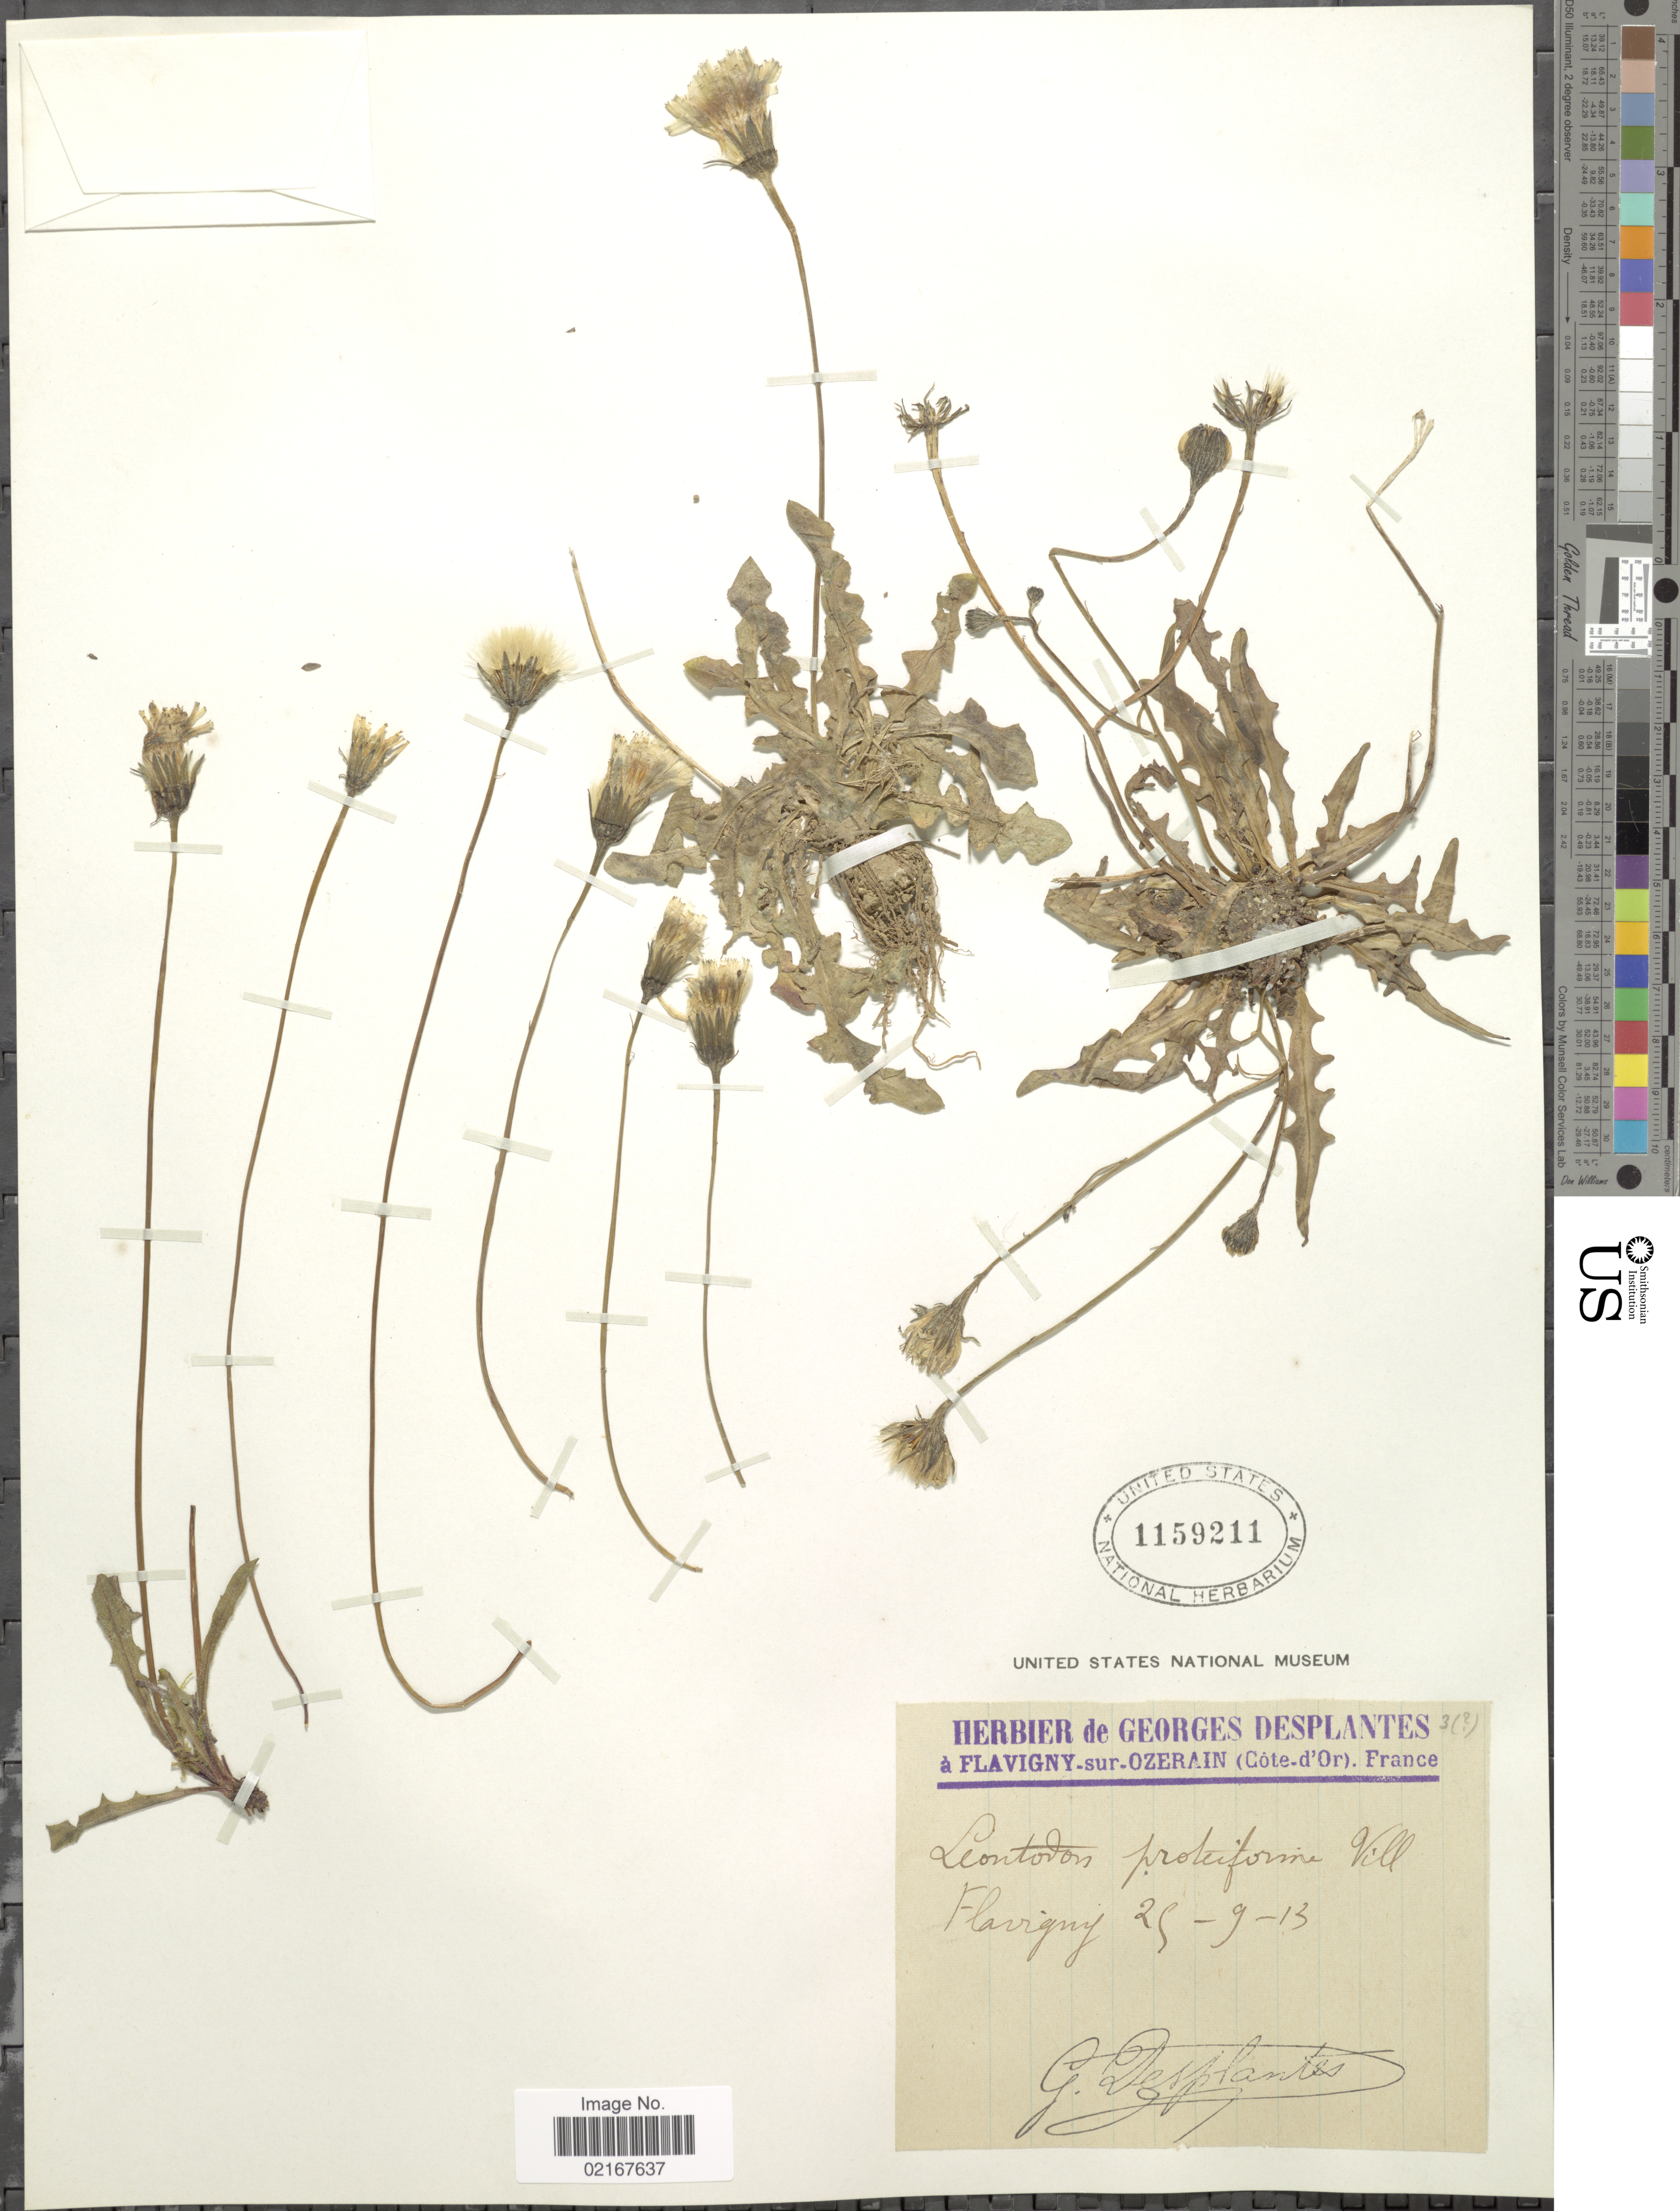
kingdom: Plantae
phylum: Tracheophyta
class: Magnoliopsida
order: Asterales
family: Asteraceae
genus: Leontodon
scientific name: Leontodon proteiformis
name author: Vill.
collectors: G. Desplantes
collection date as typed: Transcribed d/m/y: 25/9/13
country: France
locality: Flavigny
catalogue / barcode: US 1159211